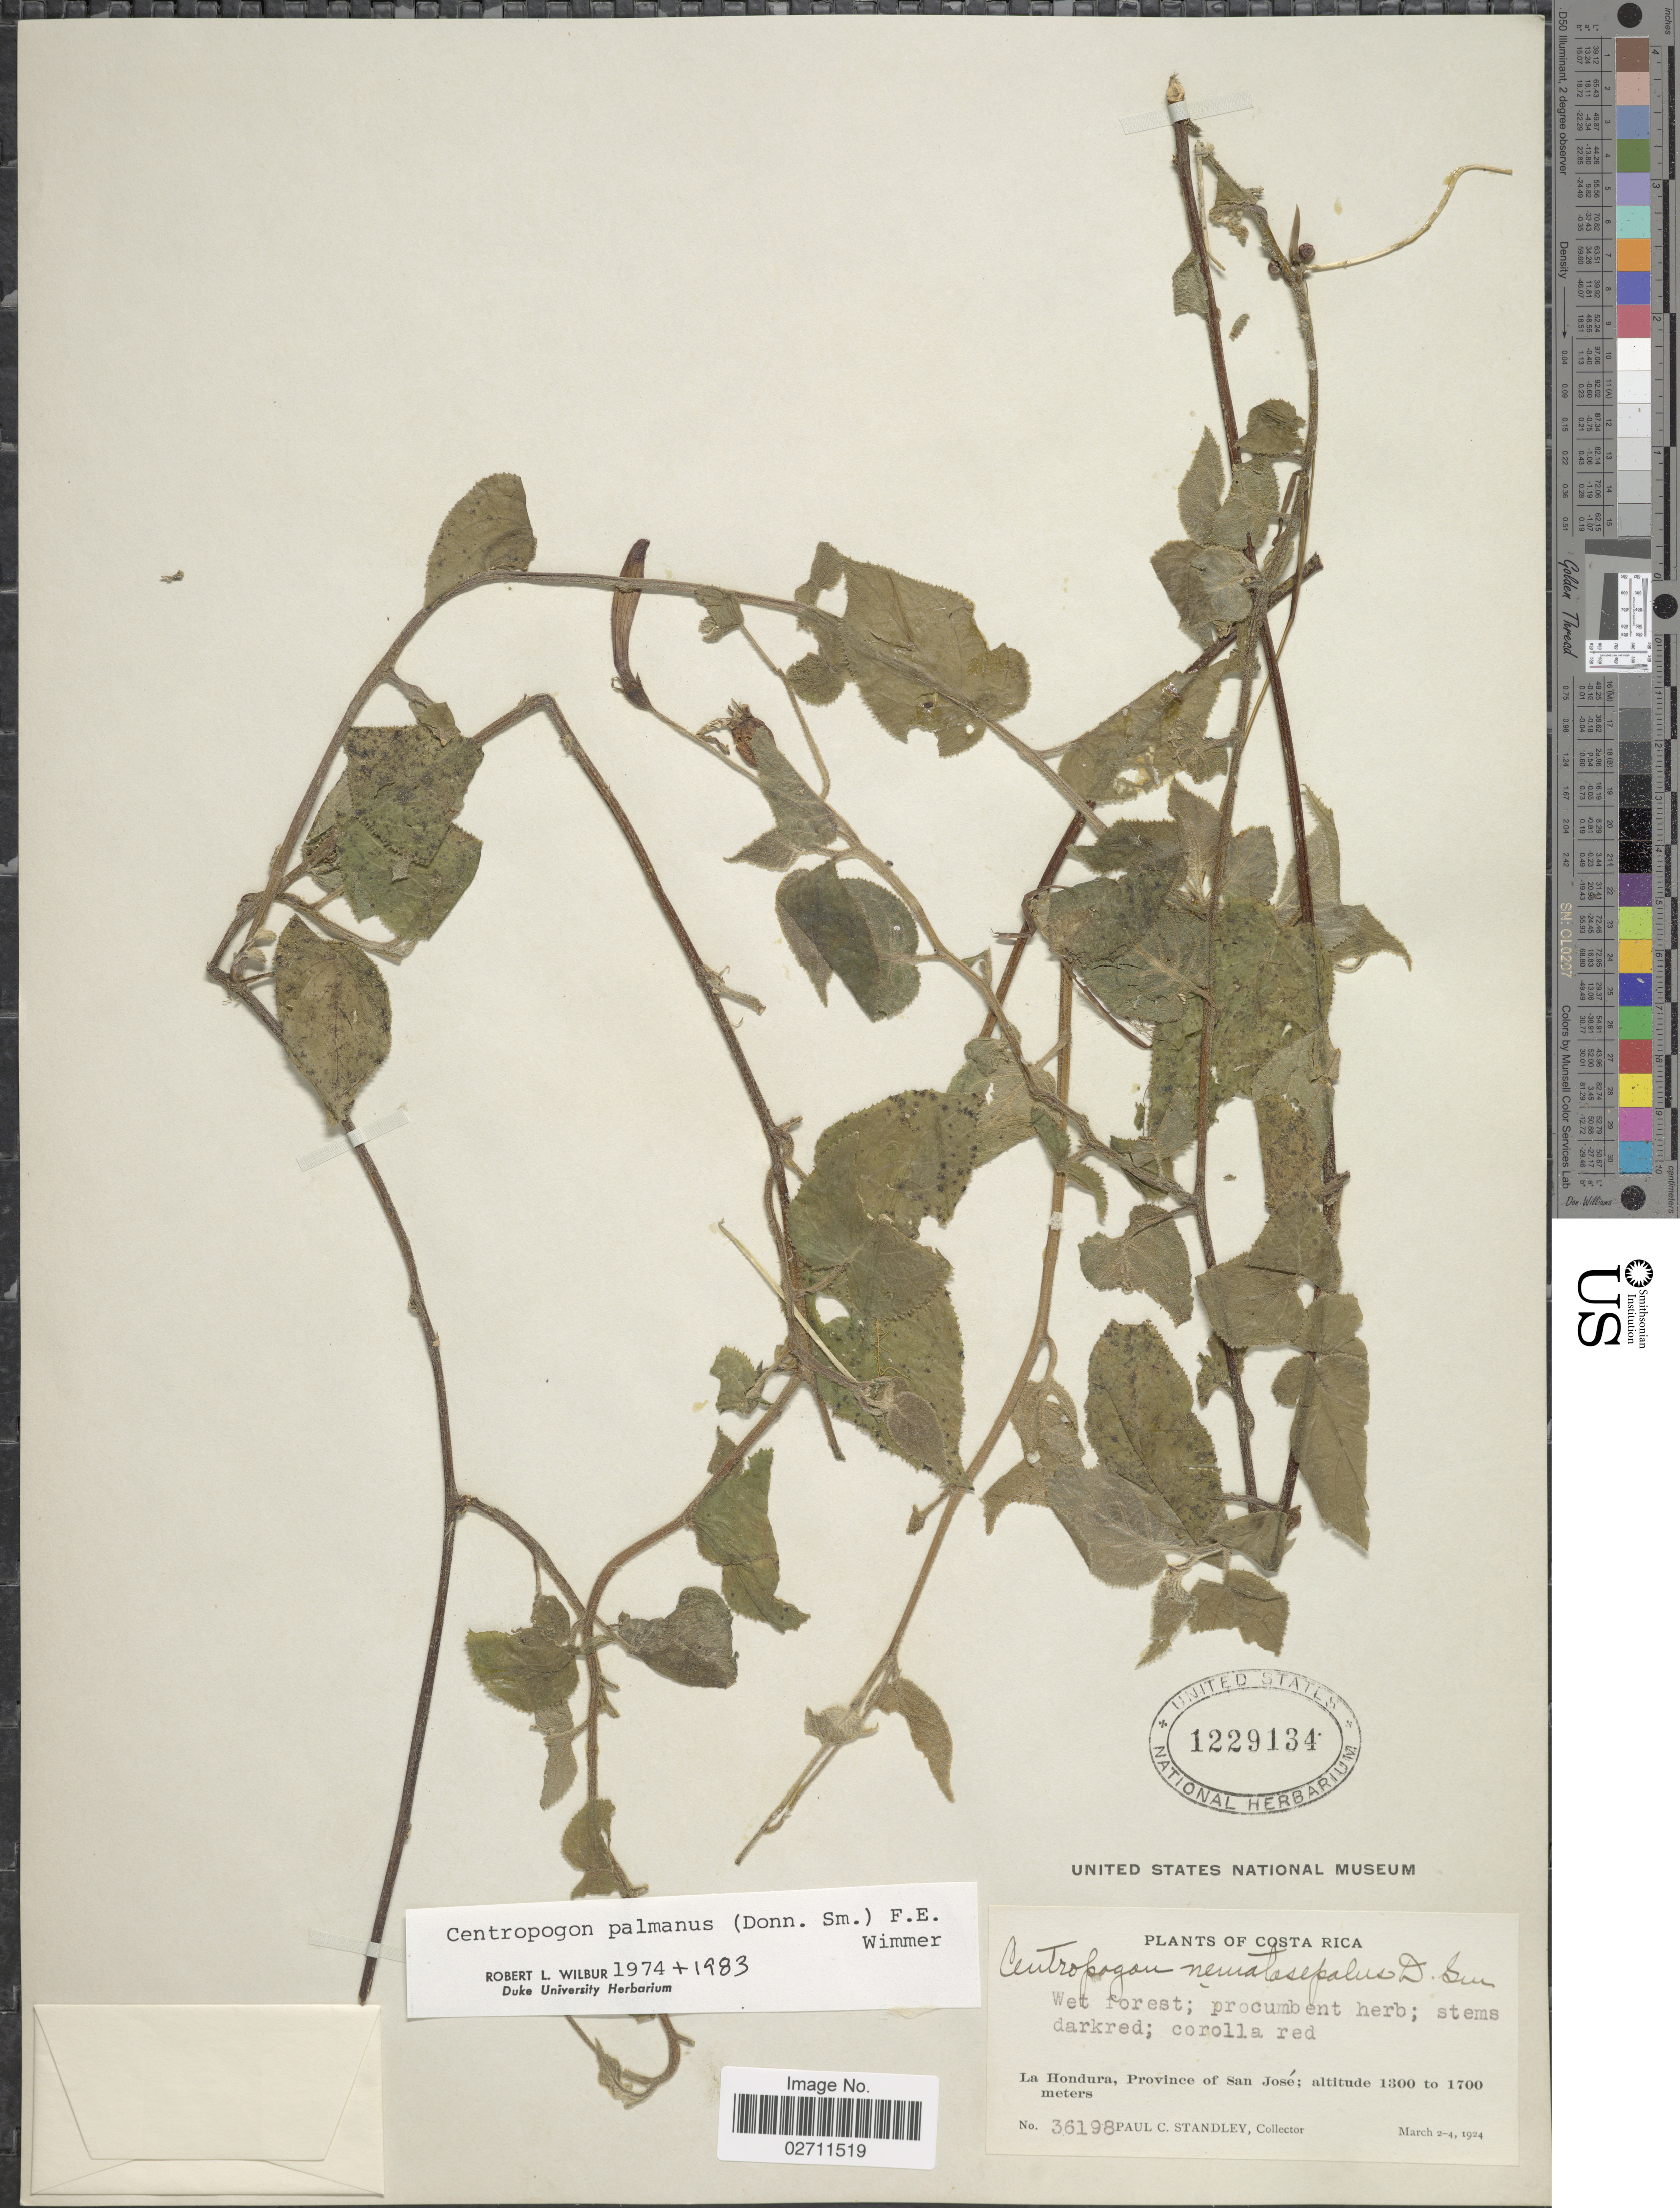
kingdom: Plantae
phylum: Tracheophyta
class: Magnoliopsida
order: Asterales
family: Campanulaceae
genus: Centropogon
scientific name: Centropogon palmanus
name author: (Donn. Sm.) E. Wimm.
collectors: P. C. Standley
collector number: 36198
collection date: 1924-03-02/1924-03-04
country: Costa Rica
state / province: San José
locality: La Hondura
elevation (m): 1300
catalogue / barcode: US 1229134